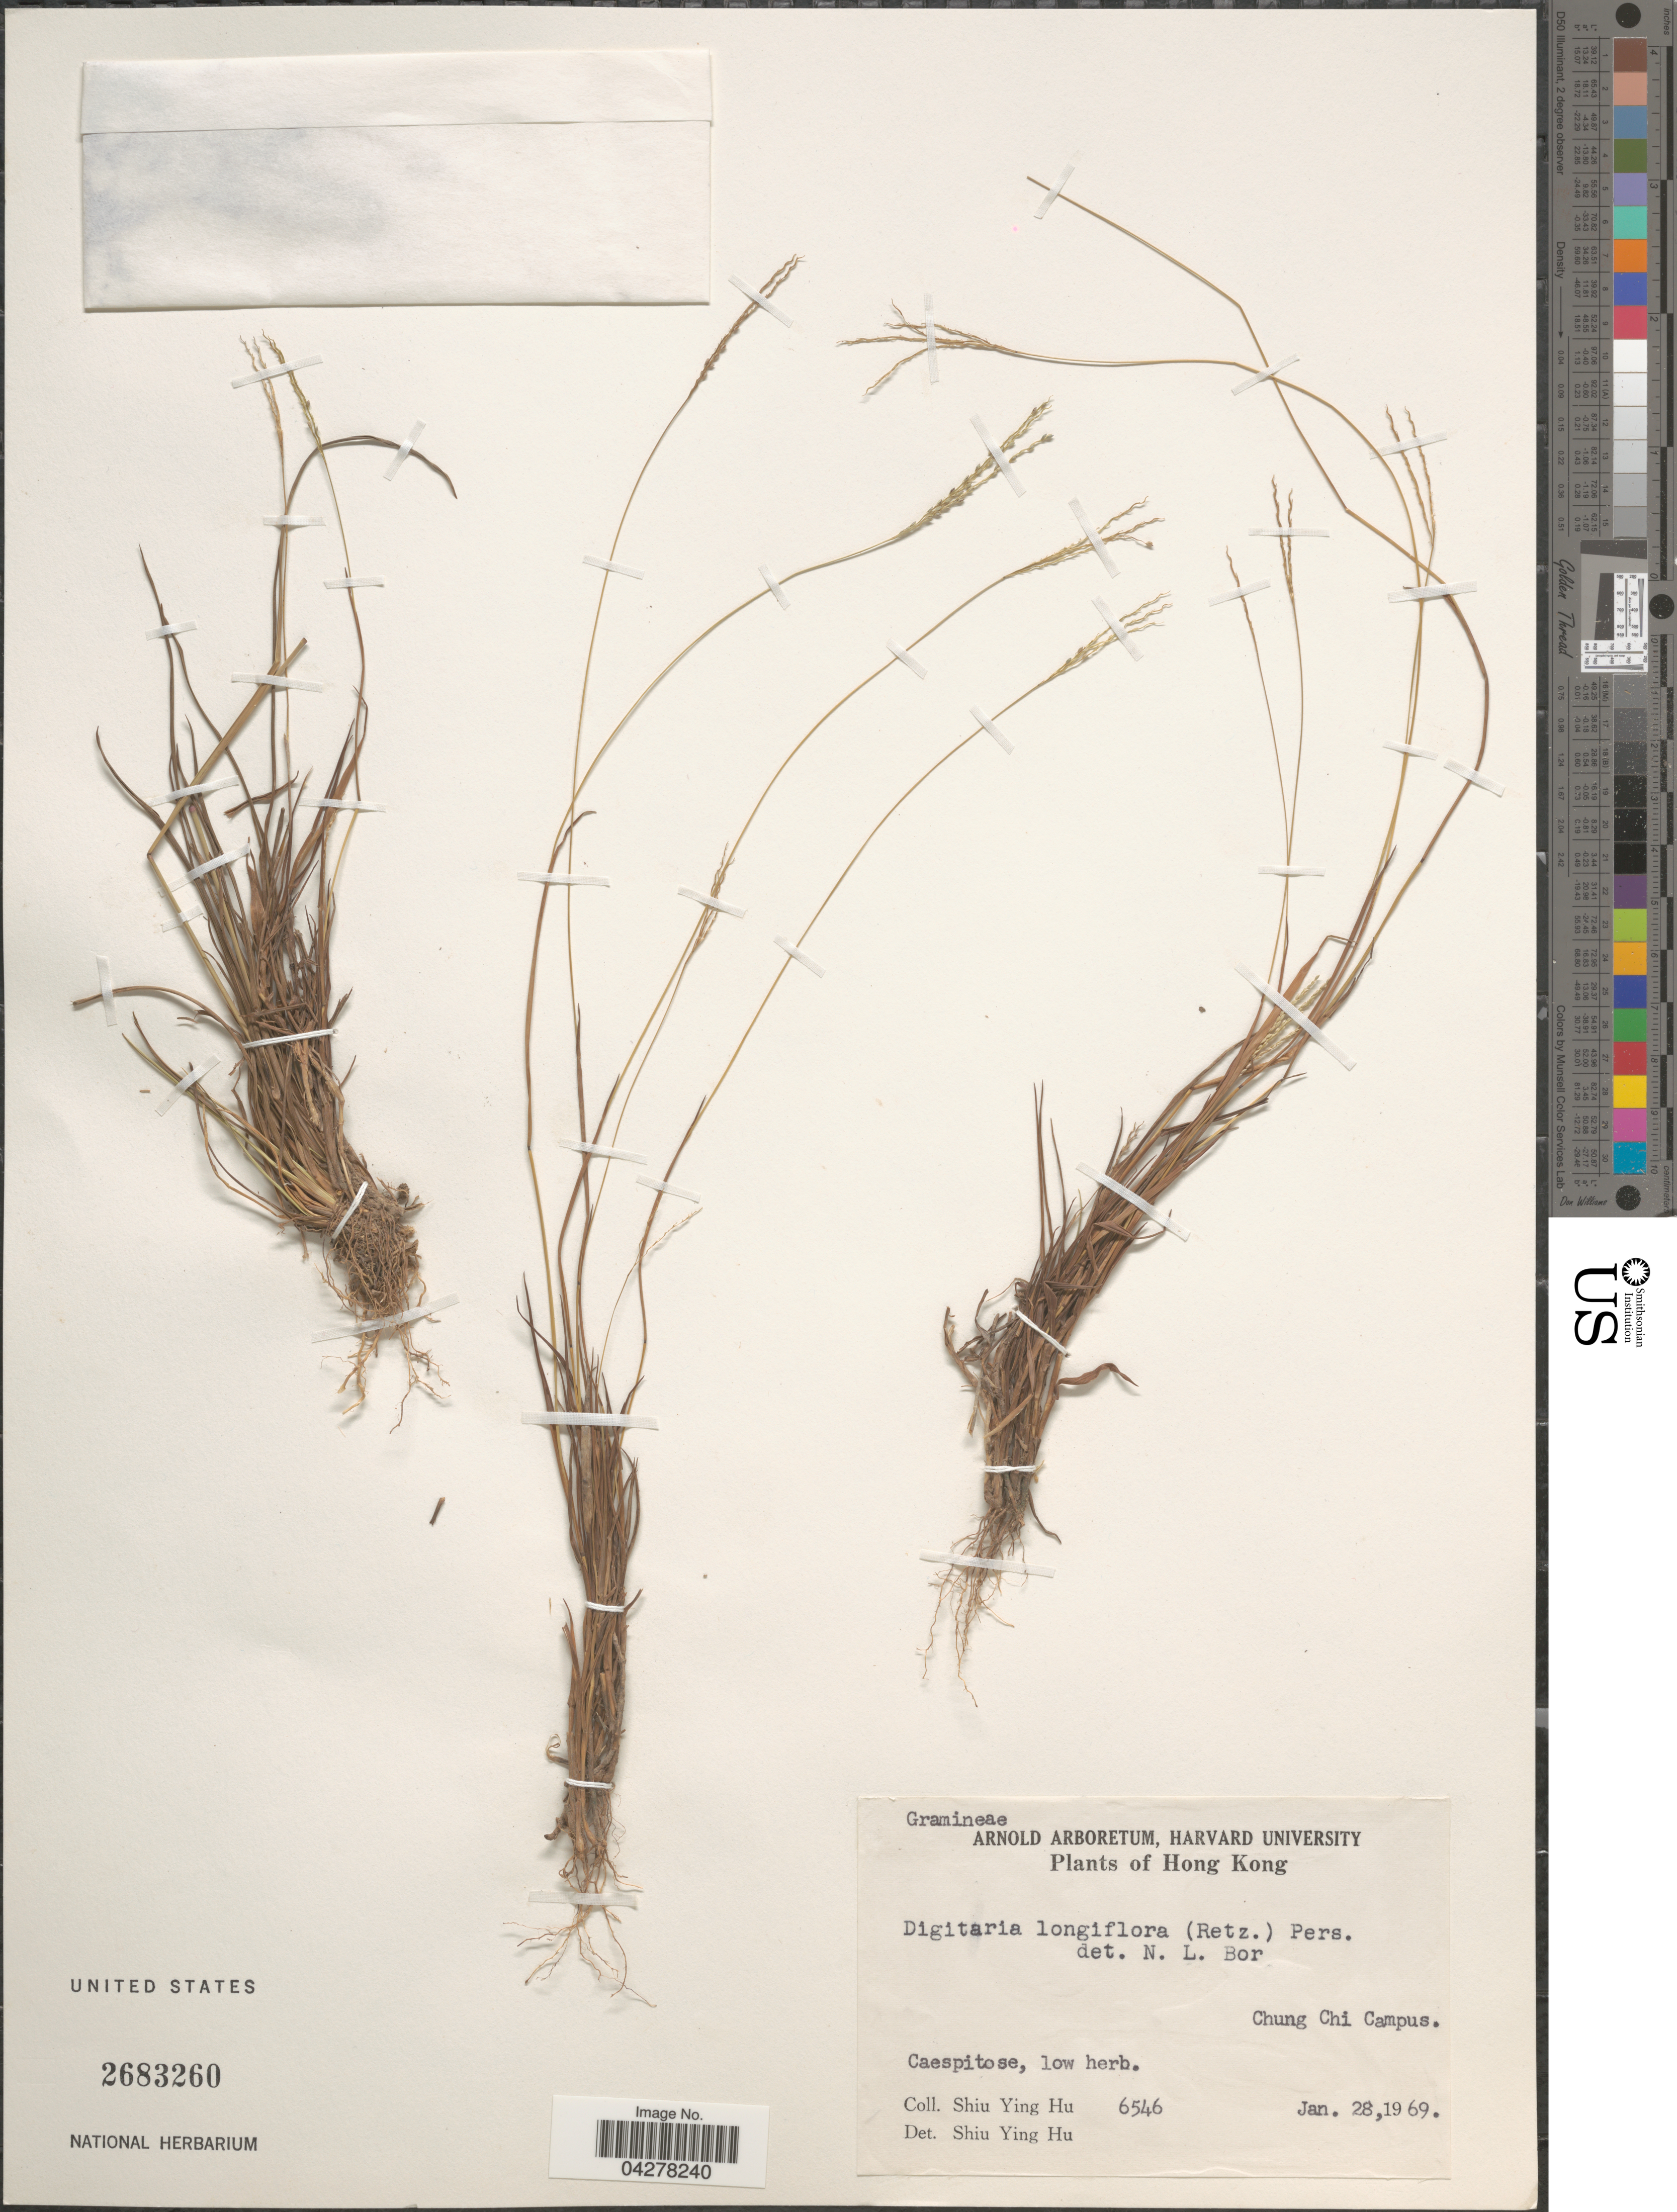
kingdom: Plantae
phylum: Tracheophyta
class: Liliopsida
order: Poales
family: Poaceae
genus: Digitaria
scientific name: Digitaria longiflora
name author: (Retz.) Pers.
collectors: S. Y. Hu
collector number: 6546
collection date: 1969-01-28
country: China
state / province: Hong Kong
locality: Chung Chi Campus. Caespitose, low herb.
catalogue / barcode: US 2683260